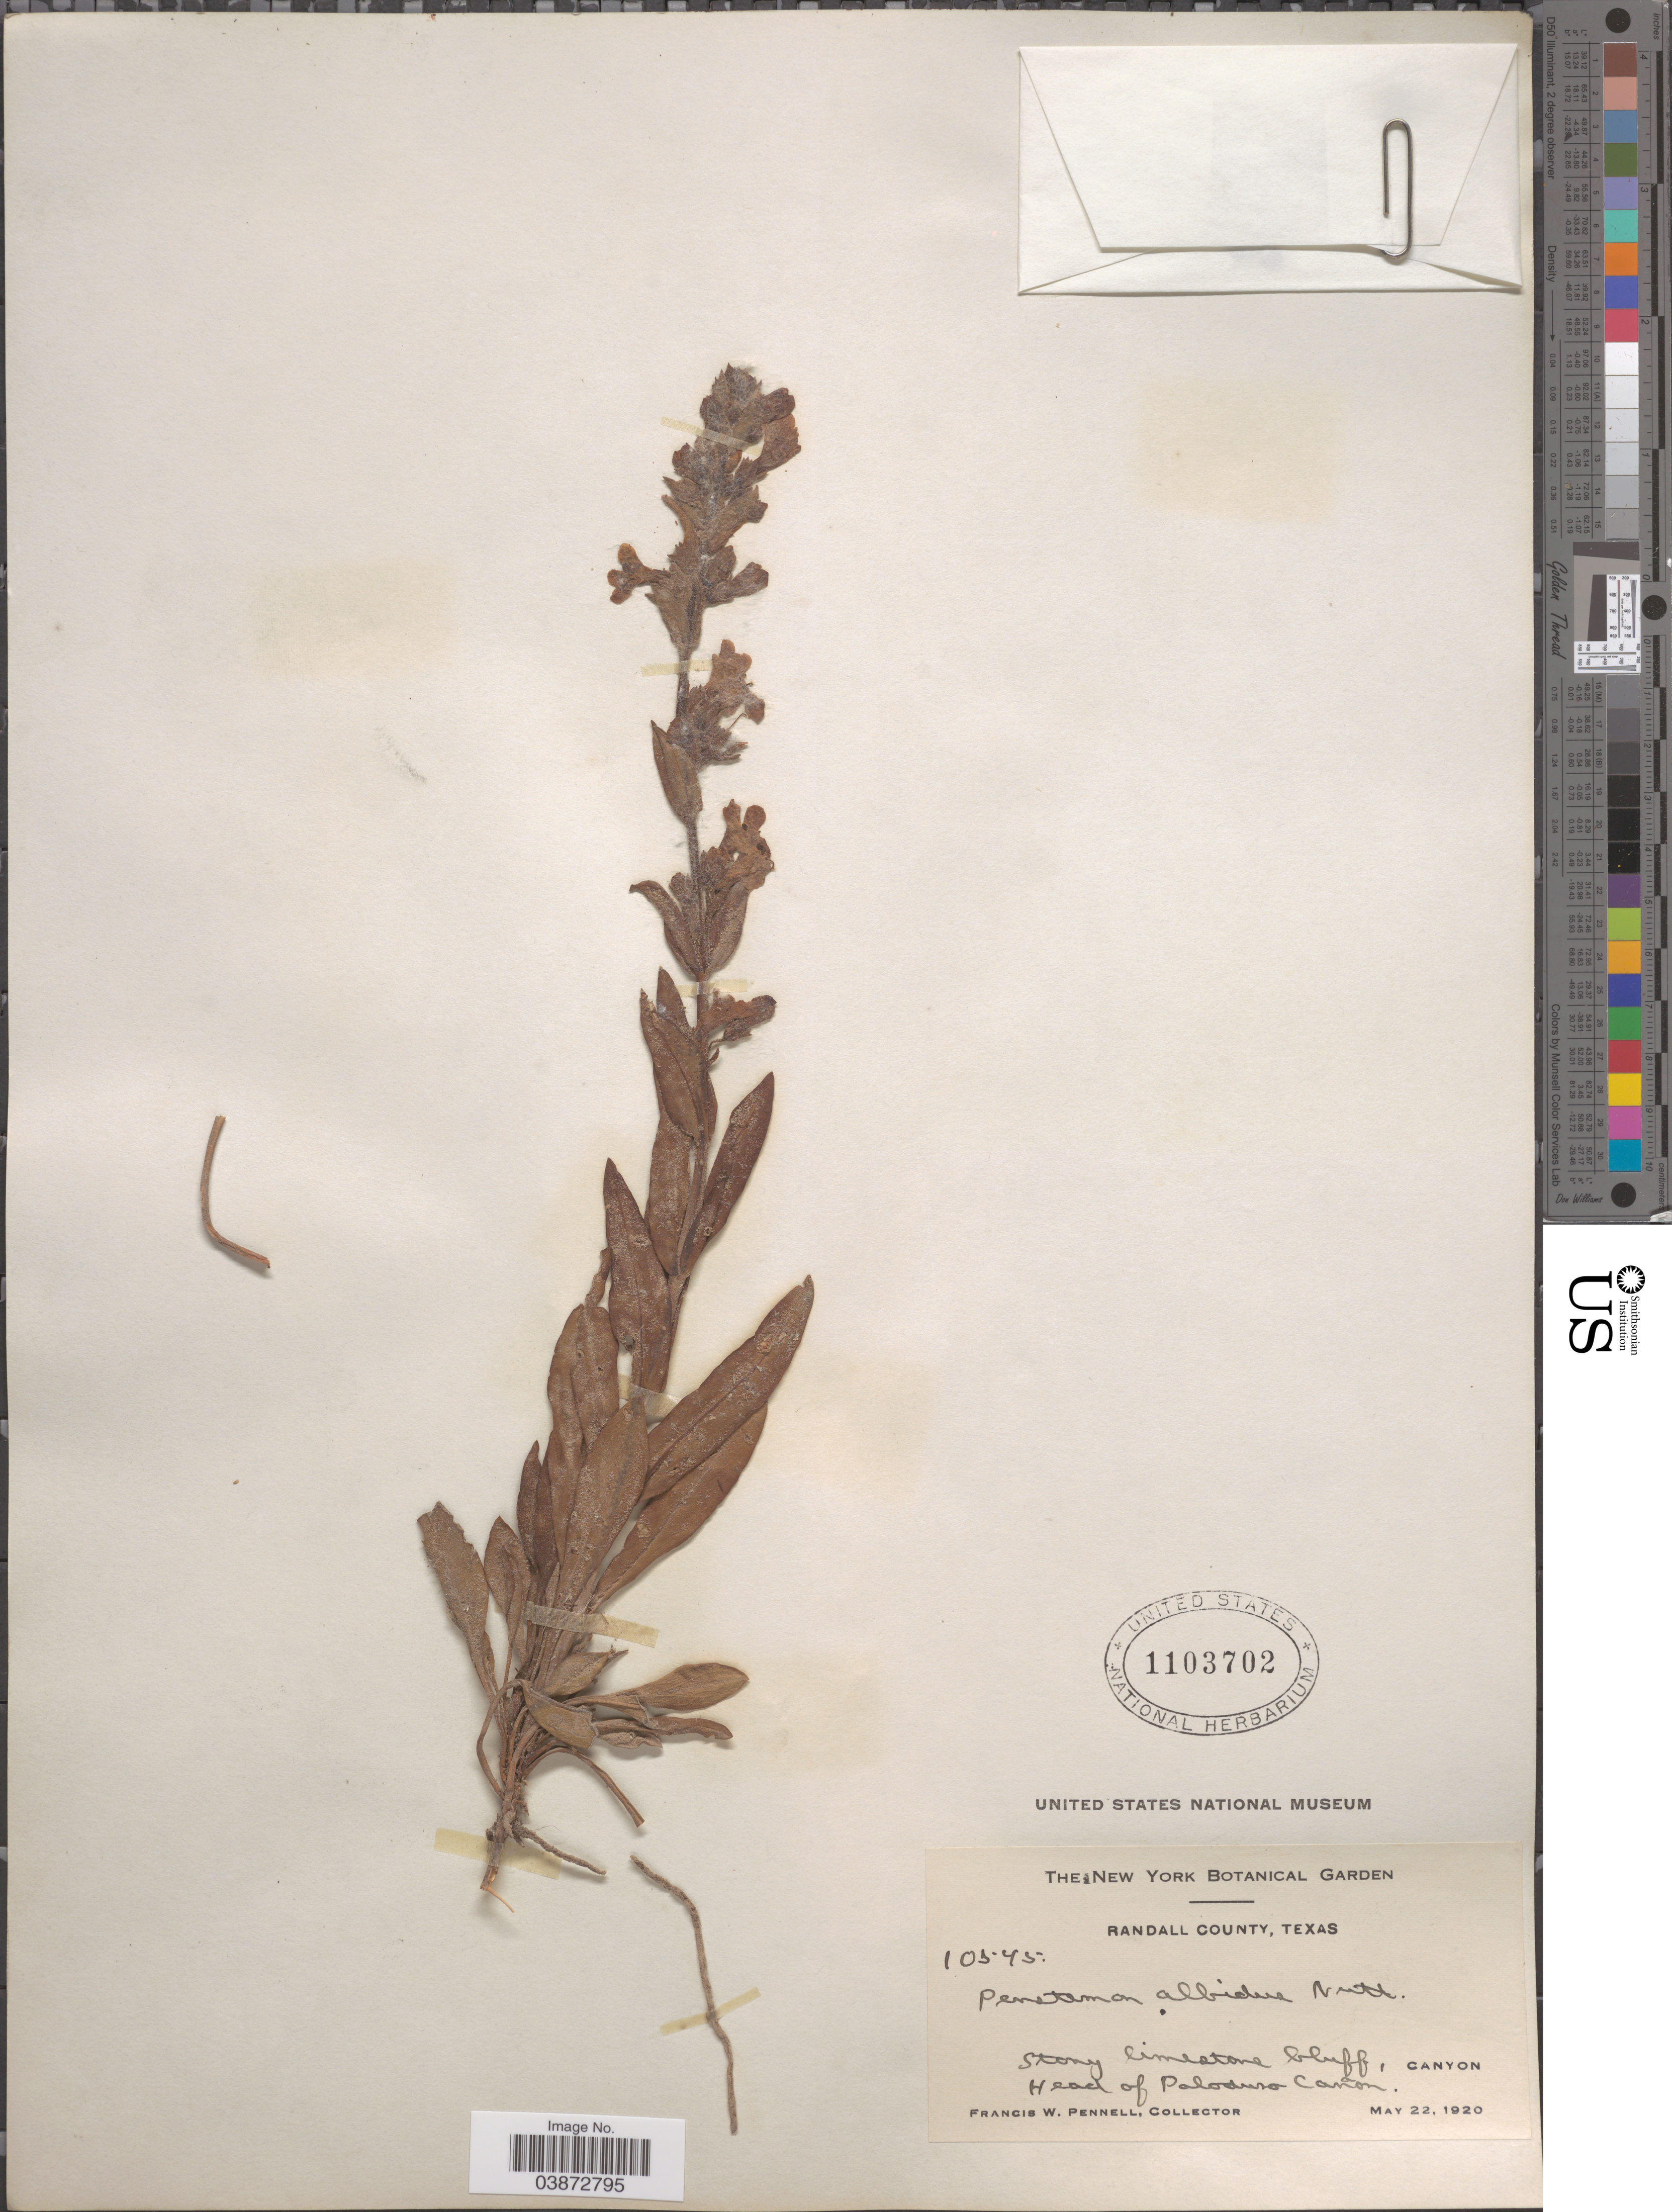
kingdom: Plantae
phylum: Tracheophyta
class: Magnoliopsida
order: Lamiales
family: Plantaginaceae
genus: Penstemon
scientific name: Penstemon albidus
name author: Nutt.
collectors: F. W. Pennell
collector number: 10545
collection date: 1920-05-22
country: United States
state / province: Texas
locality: Randall County. Stony limestone bluff, Canyon Head of Paloduro Cañon.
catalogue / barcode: US 1103702